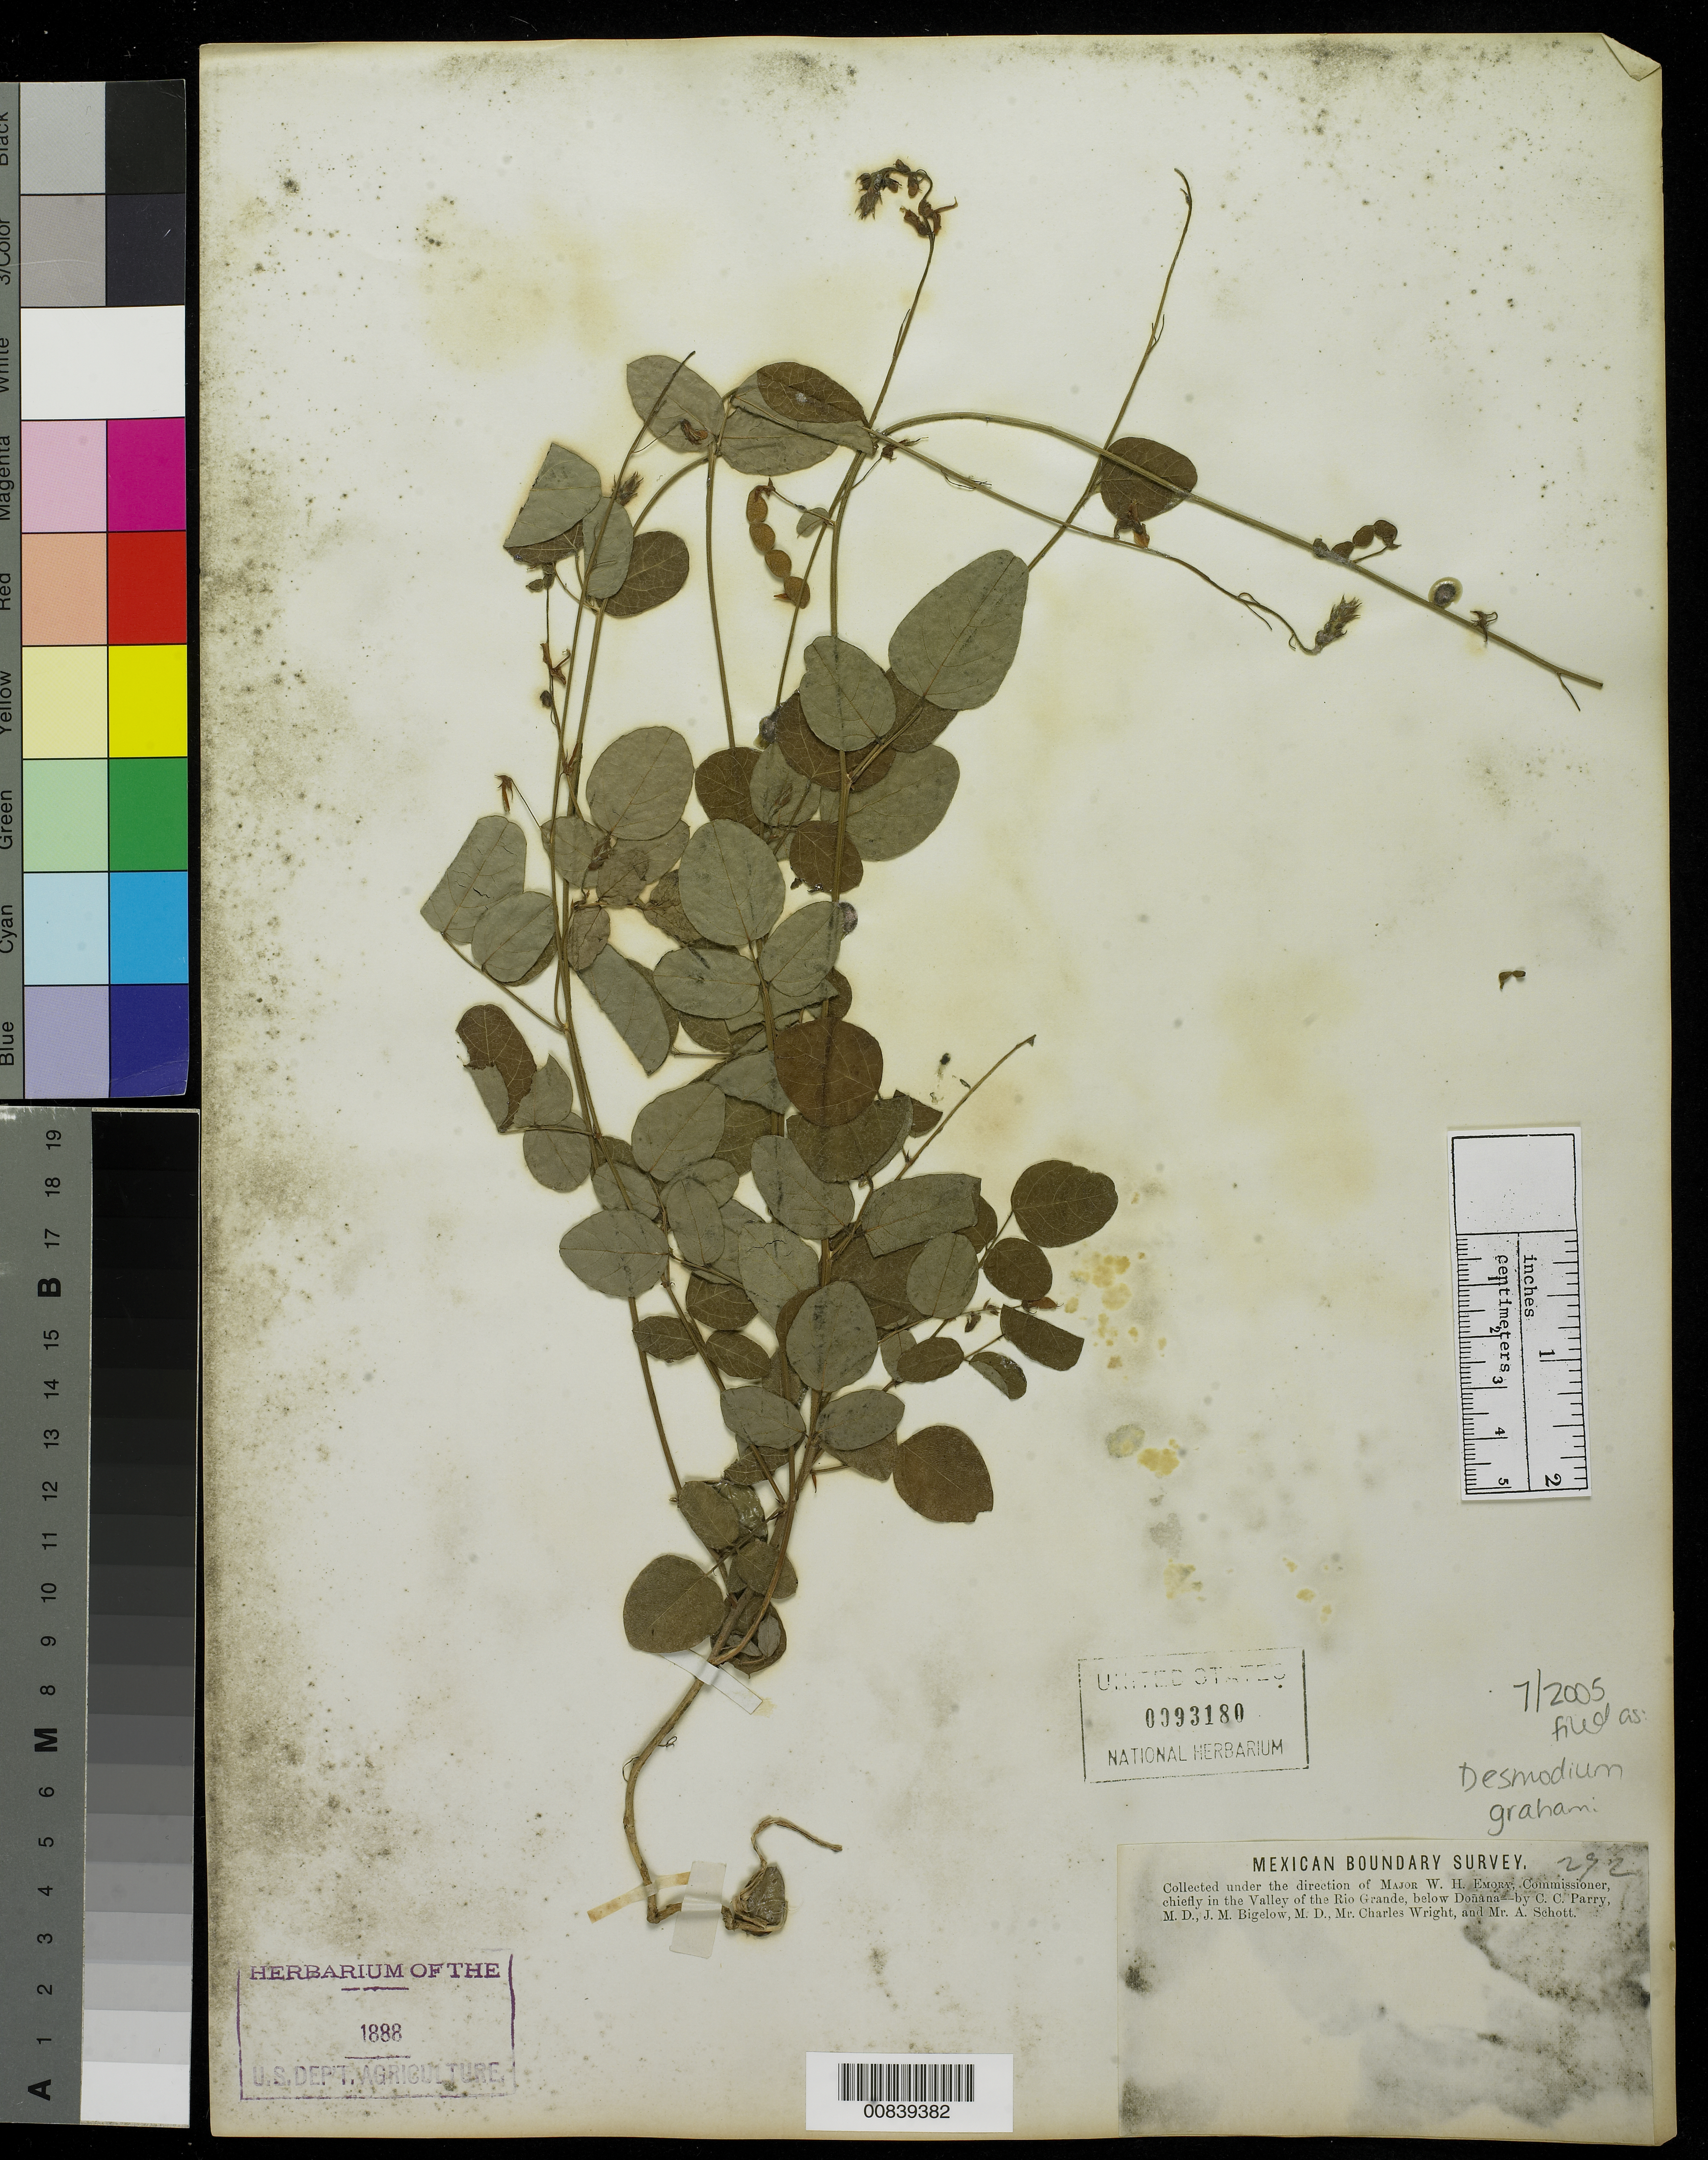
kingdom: Plantae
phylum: Tracheophyta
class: Magnoliopsida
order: Fabales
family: Fabaceae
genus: Desmodium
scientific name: Desmodium grahamii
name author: A. Gray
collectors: C. C. Parry, J. M. Bigelow, C. Wright & A. C. V. Schott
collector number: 272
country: United States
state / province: New Mexico / Texas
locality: Valley of the Rio Grande, below Doñana.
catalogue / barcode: US 93180